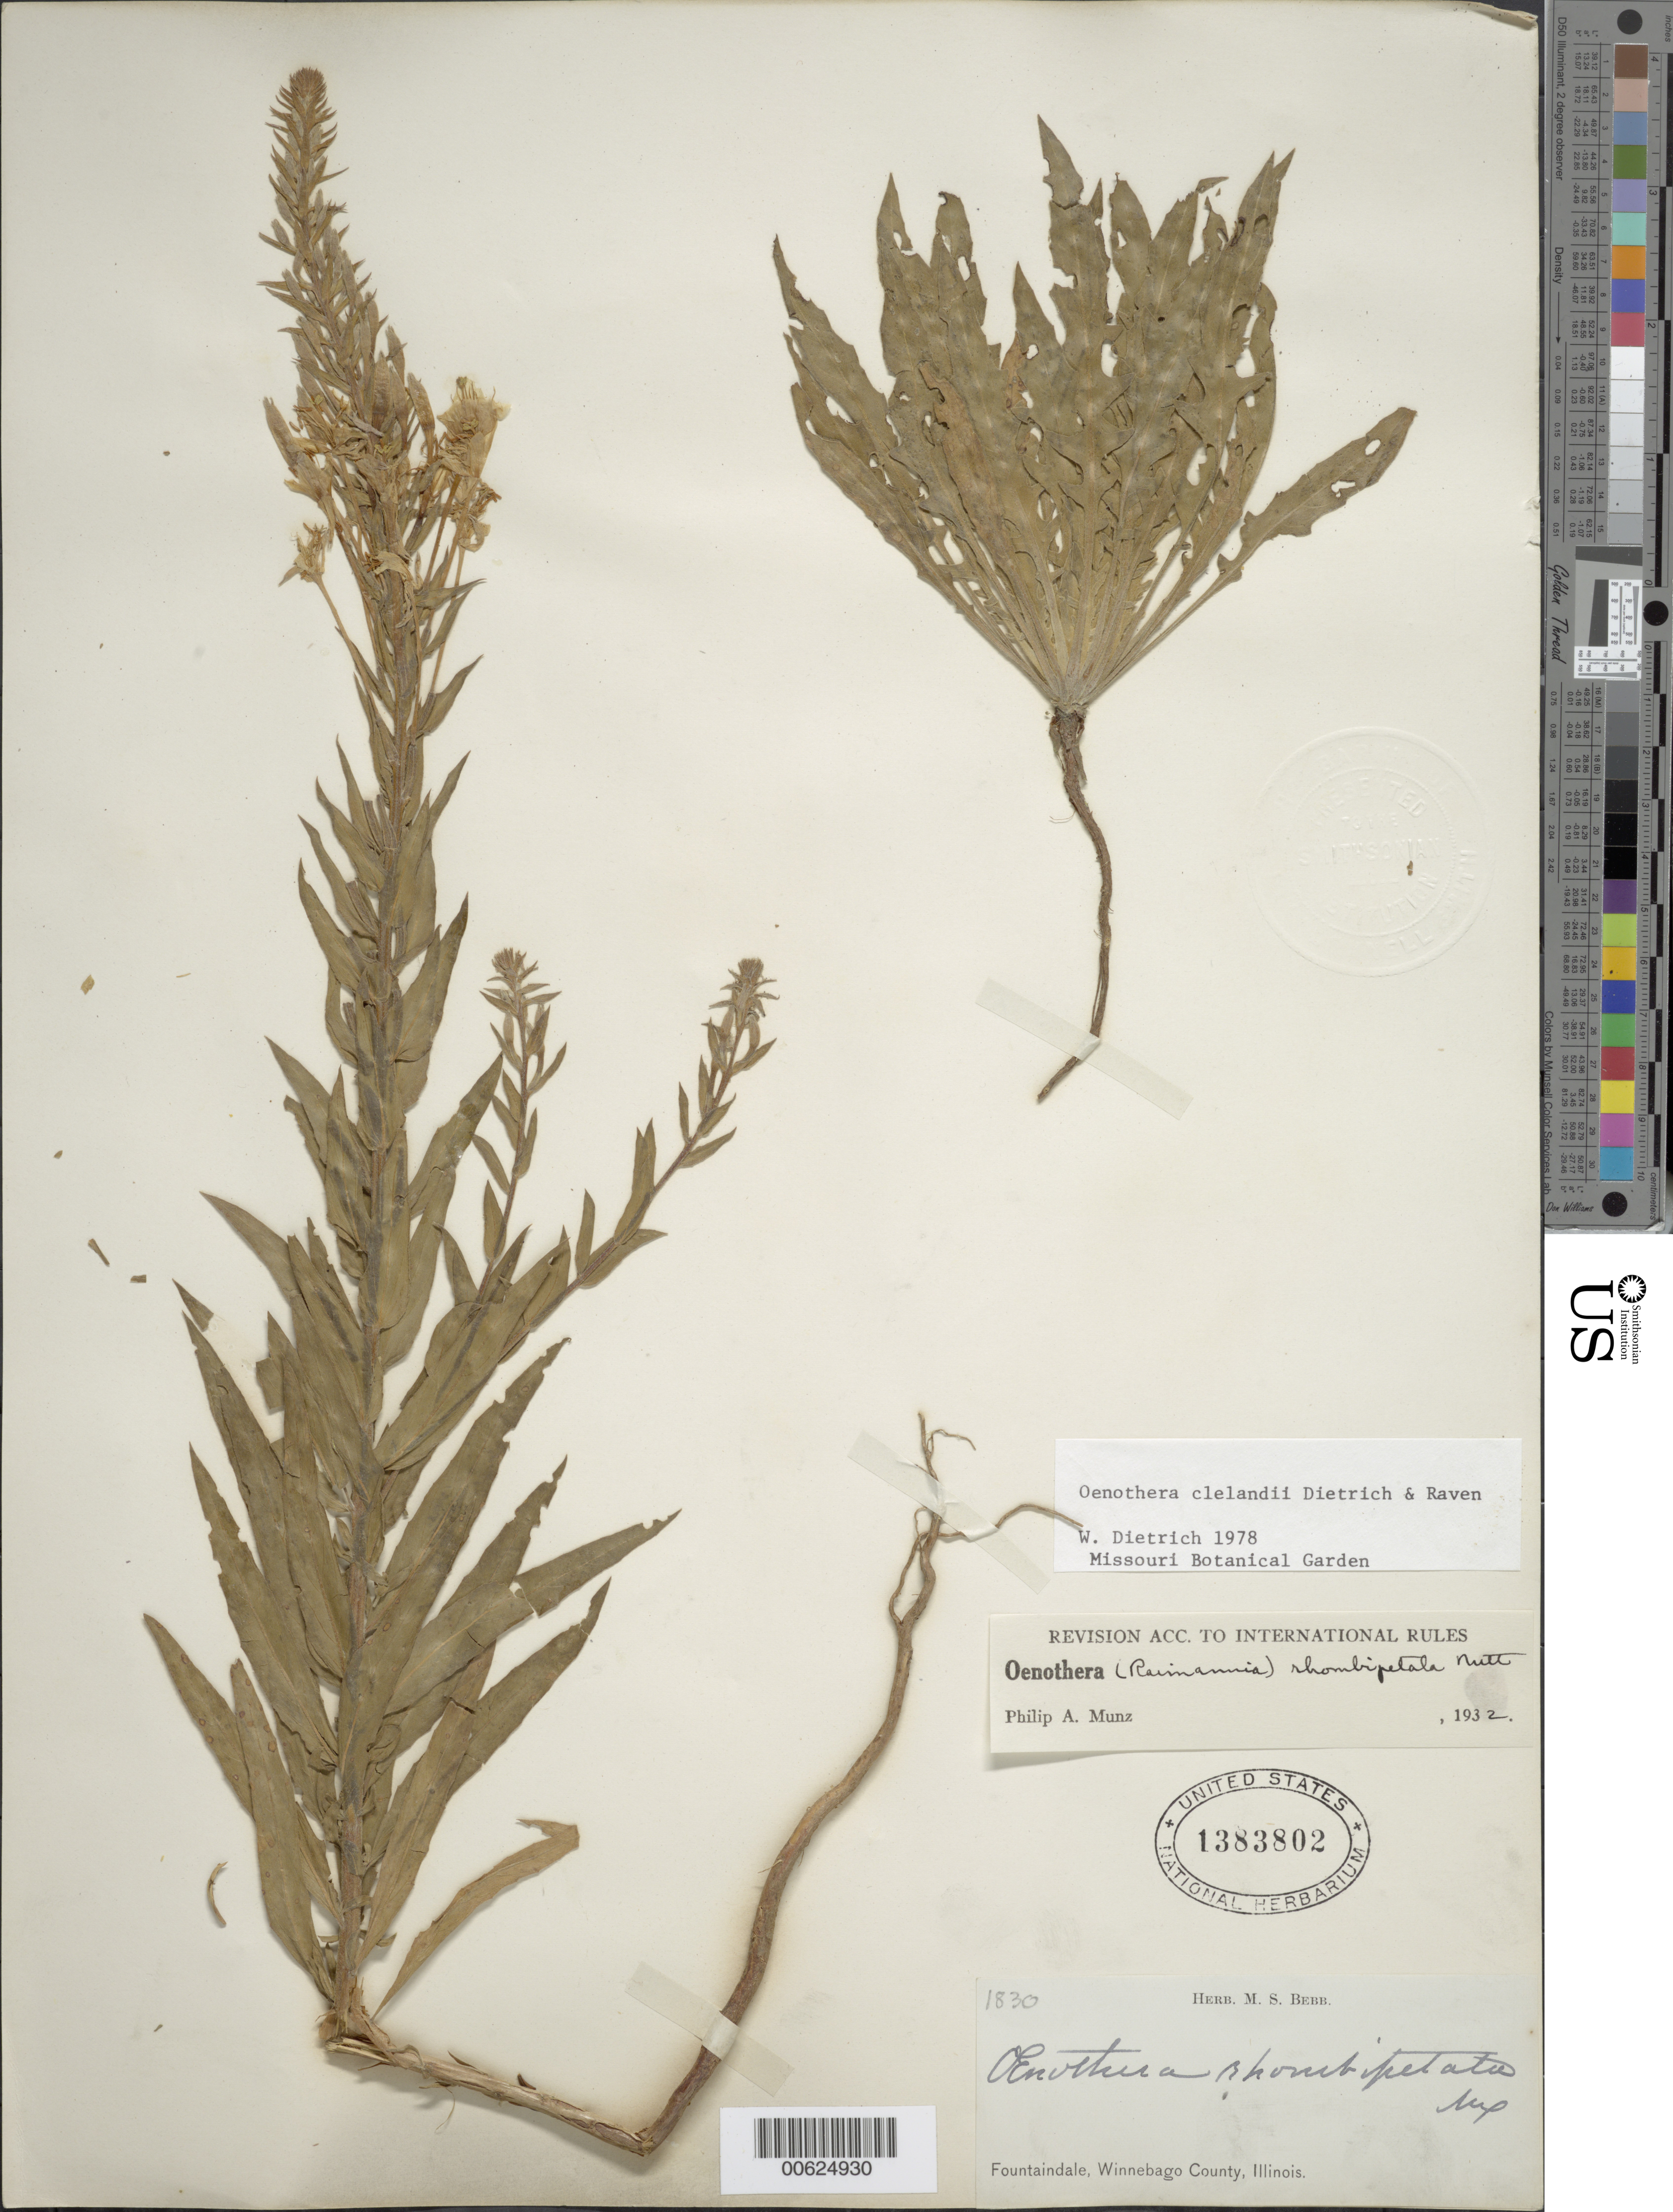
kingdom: Plantae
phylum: Tracheophyta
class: Magnoliopsida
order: Myrtales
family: Onagraceae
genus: Oenothera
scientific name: Oenothera clelandii W. Dietr., P.H. Raven & W.L. Wagner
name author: W. Dietr. et al.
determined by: Dietrich, W.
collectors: M. Bebb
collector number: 1830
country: United States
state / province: Illinois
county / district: Winnebago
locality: Fountaindale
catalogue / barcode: US 1383802